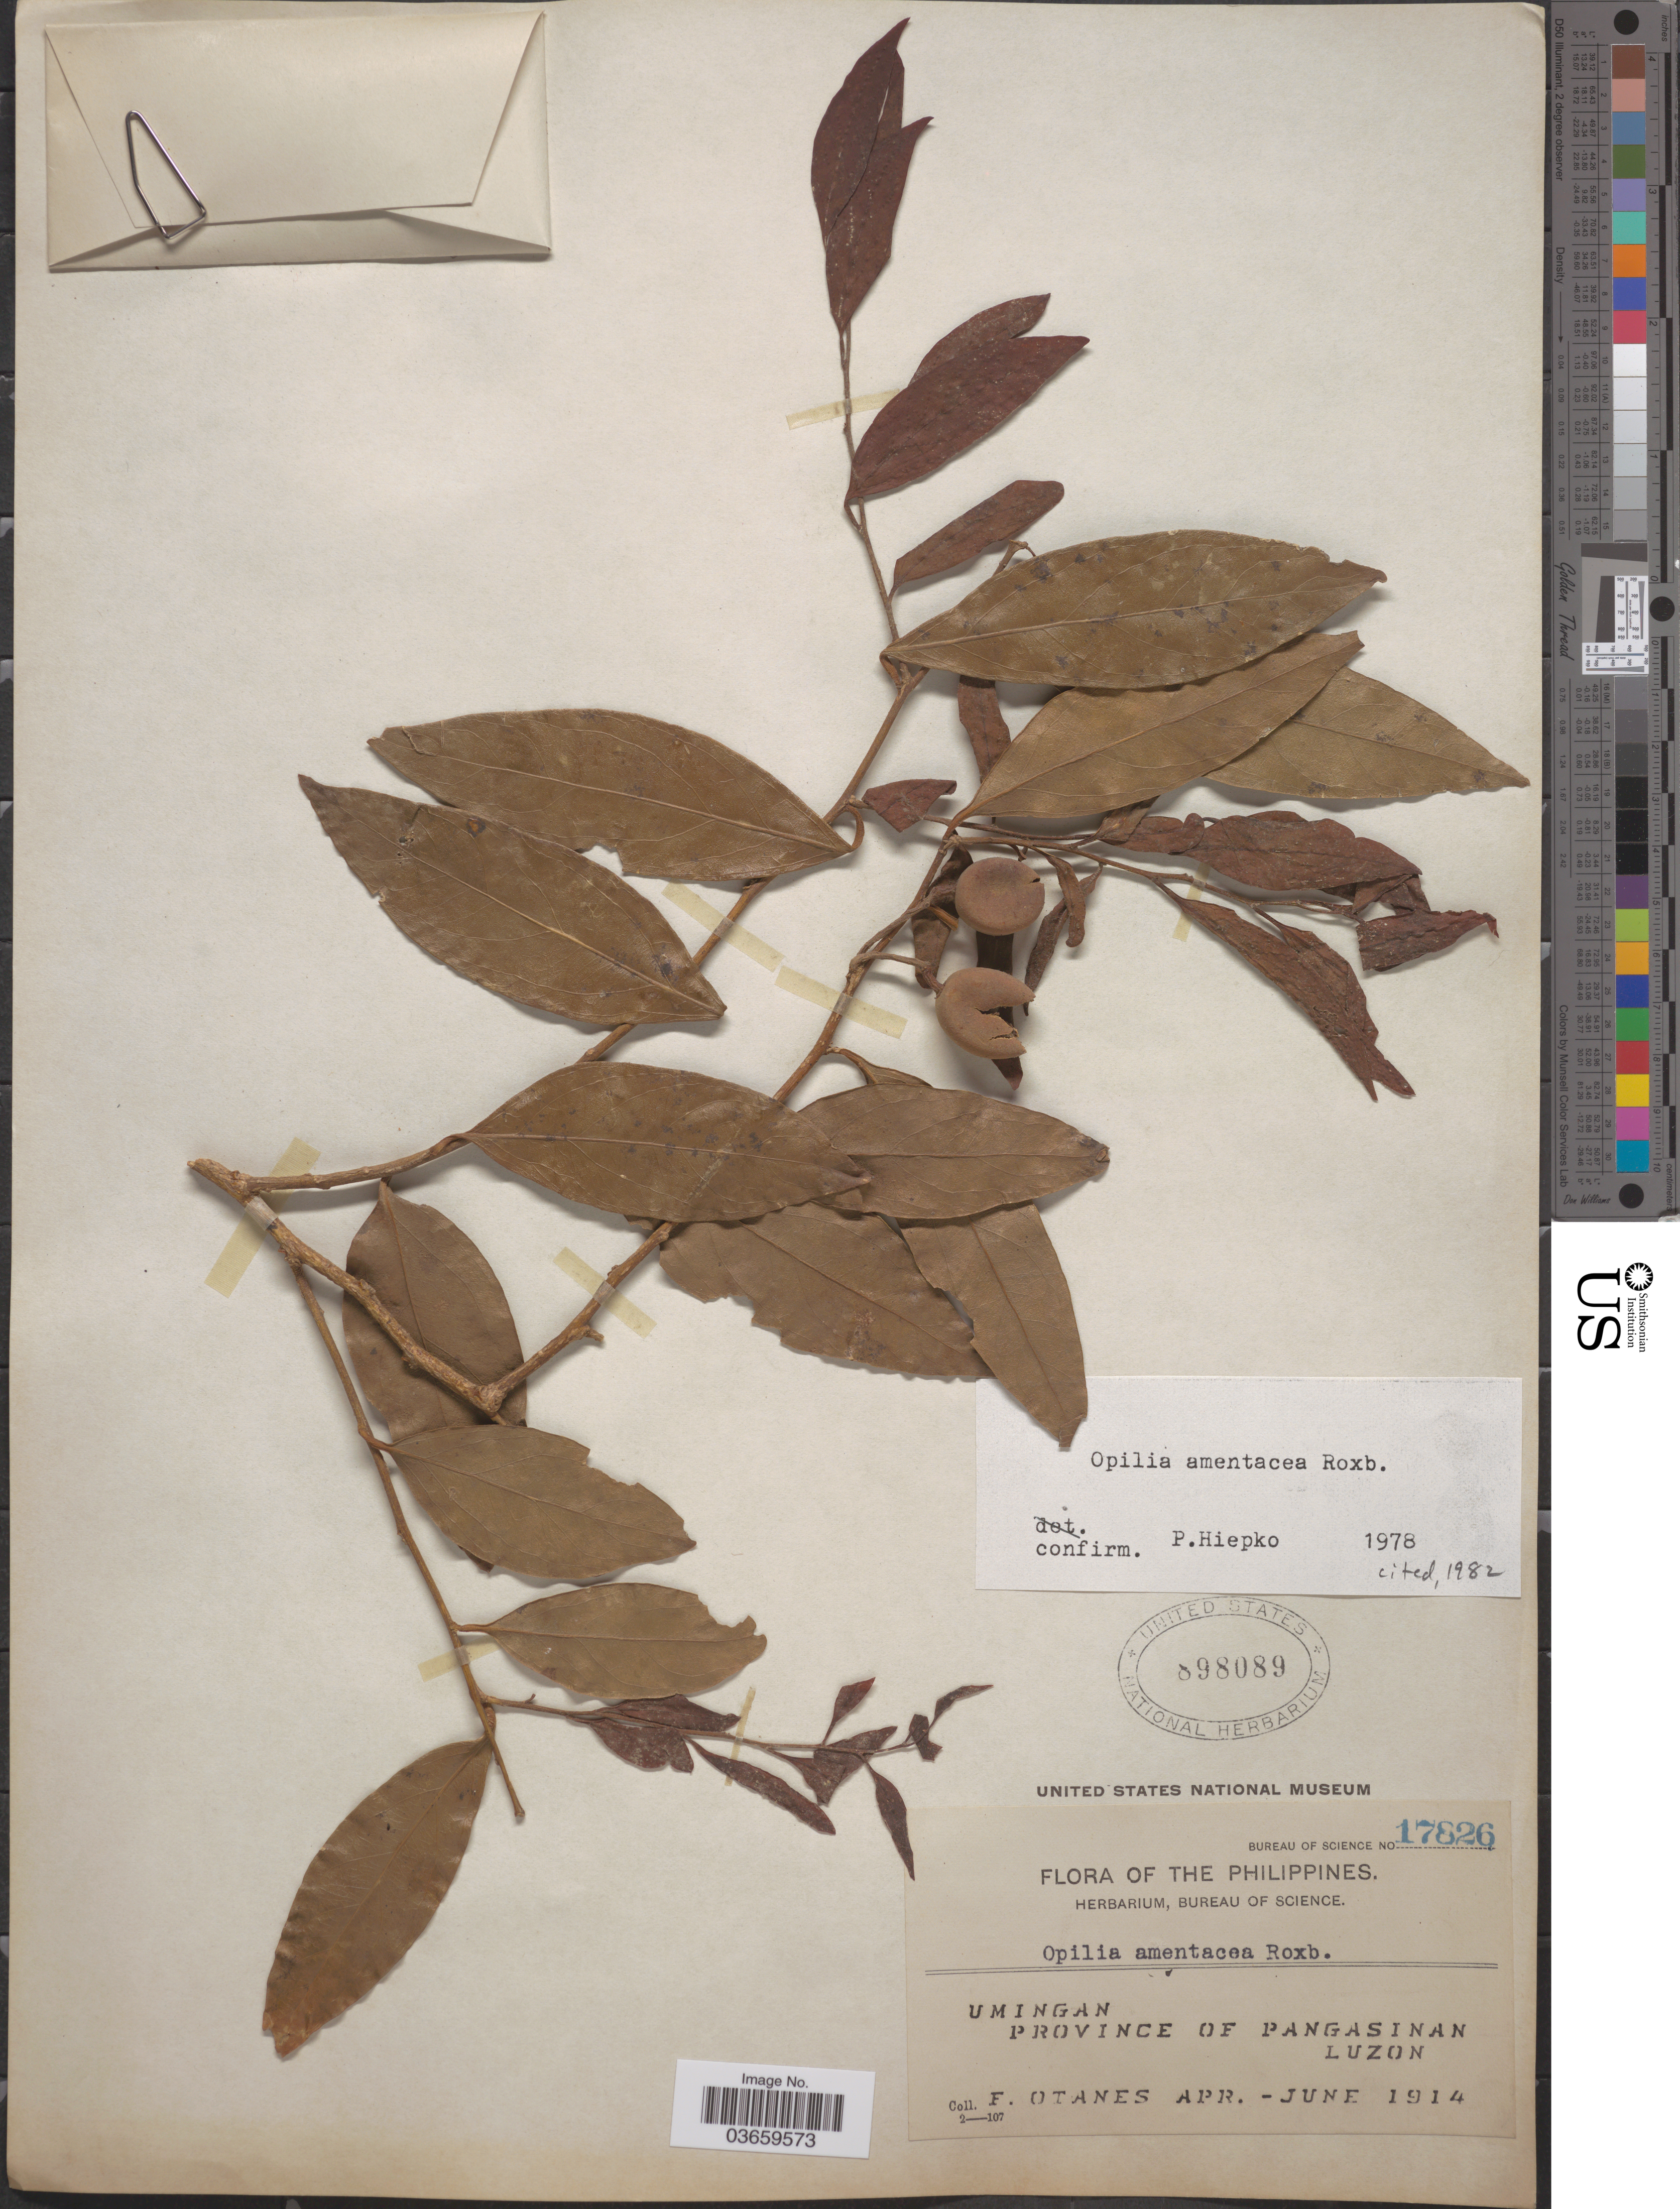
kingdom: Plantae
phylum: Tracheophyta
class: Magnoliopsida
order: Santalales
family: Opiliaceae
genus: Opilia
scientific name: Opilia amentacea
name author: Roxb.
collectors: F. Q. Otanes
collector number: Bureau of Science 17826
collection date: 1914-04/1914-06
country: Philippines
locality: Umingan. Province of Pangasinan. Luzon.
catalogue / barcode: US 898089